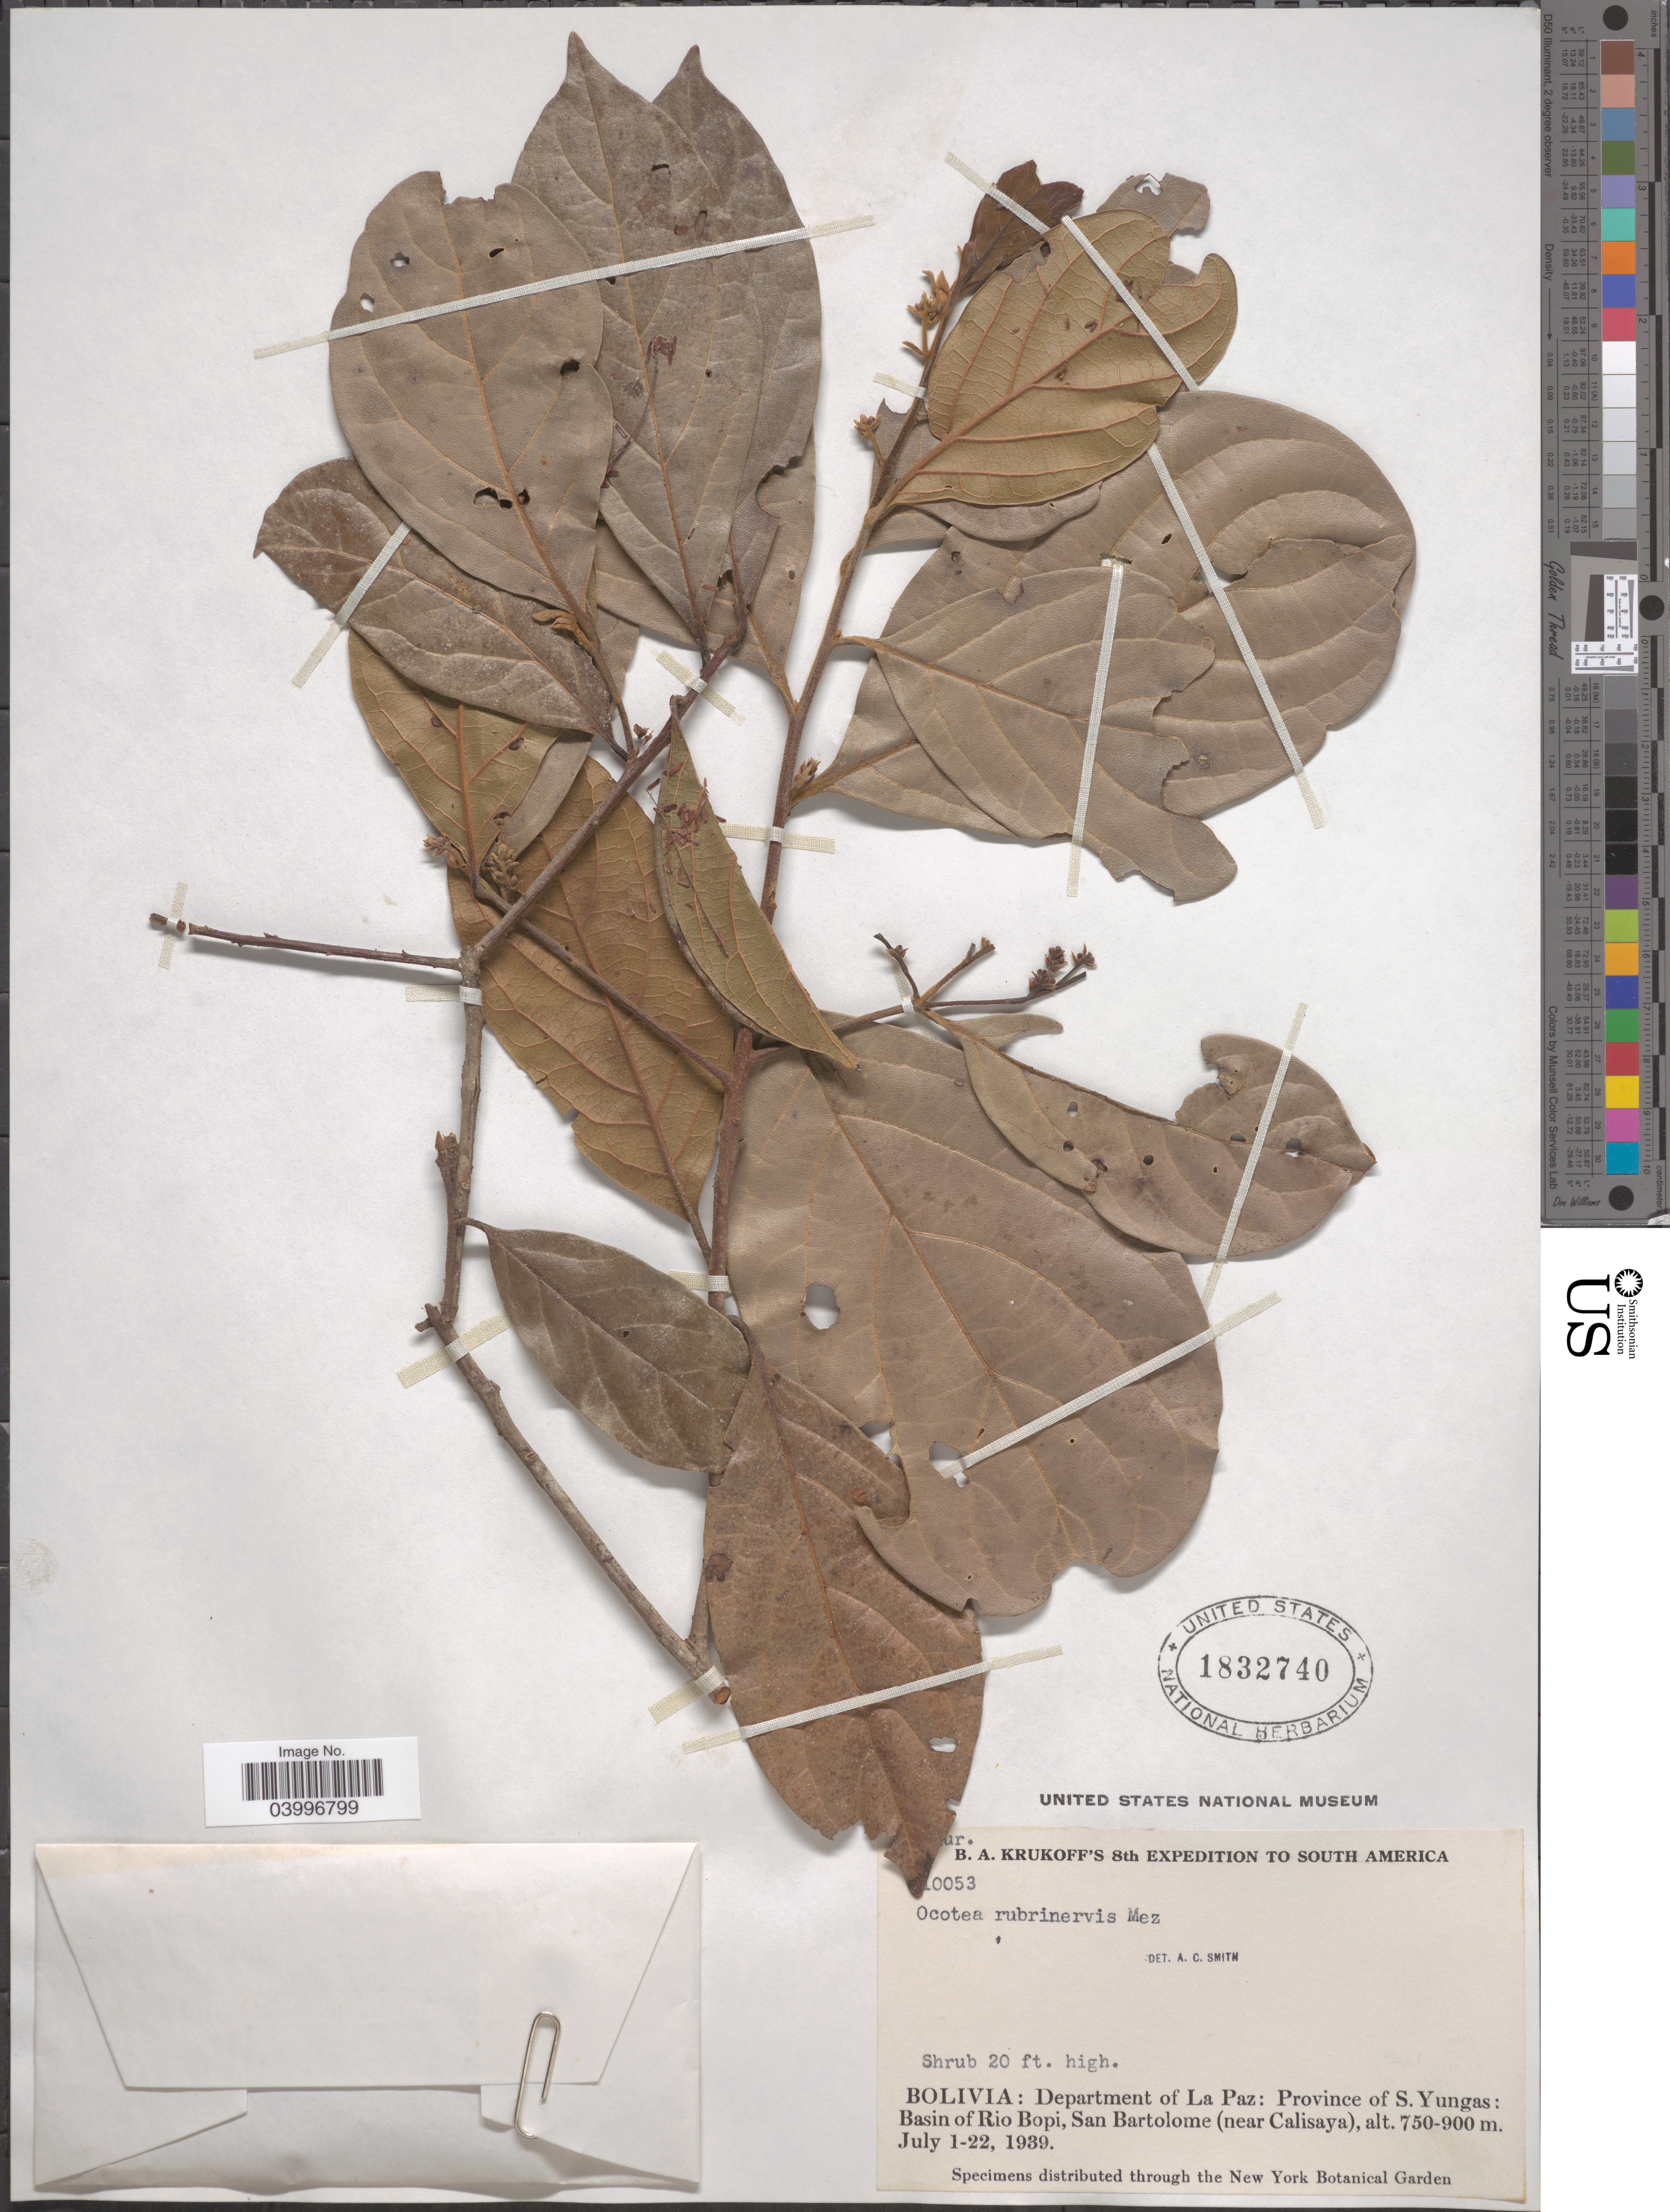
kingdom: Plantae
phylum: Tracheophyta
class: Magnoliopsida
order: Laurales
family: Lauraceae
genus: Ocotea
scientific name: Ocotea rubrinervis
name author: Mez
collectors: B. A. Krukoff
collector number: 10053*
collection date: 1939-07-01/1939-07-22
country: Bolivia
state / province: La Paz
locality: Department of La Paz: Province of S. Yungas: Basin of Rio Bopi, San Bartolome (near Calisaya).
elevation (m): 750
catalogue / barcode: US 1832740